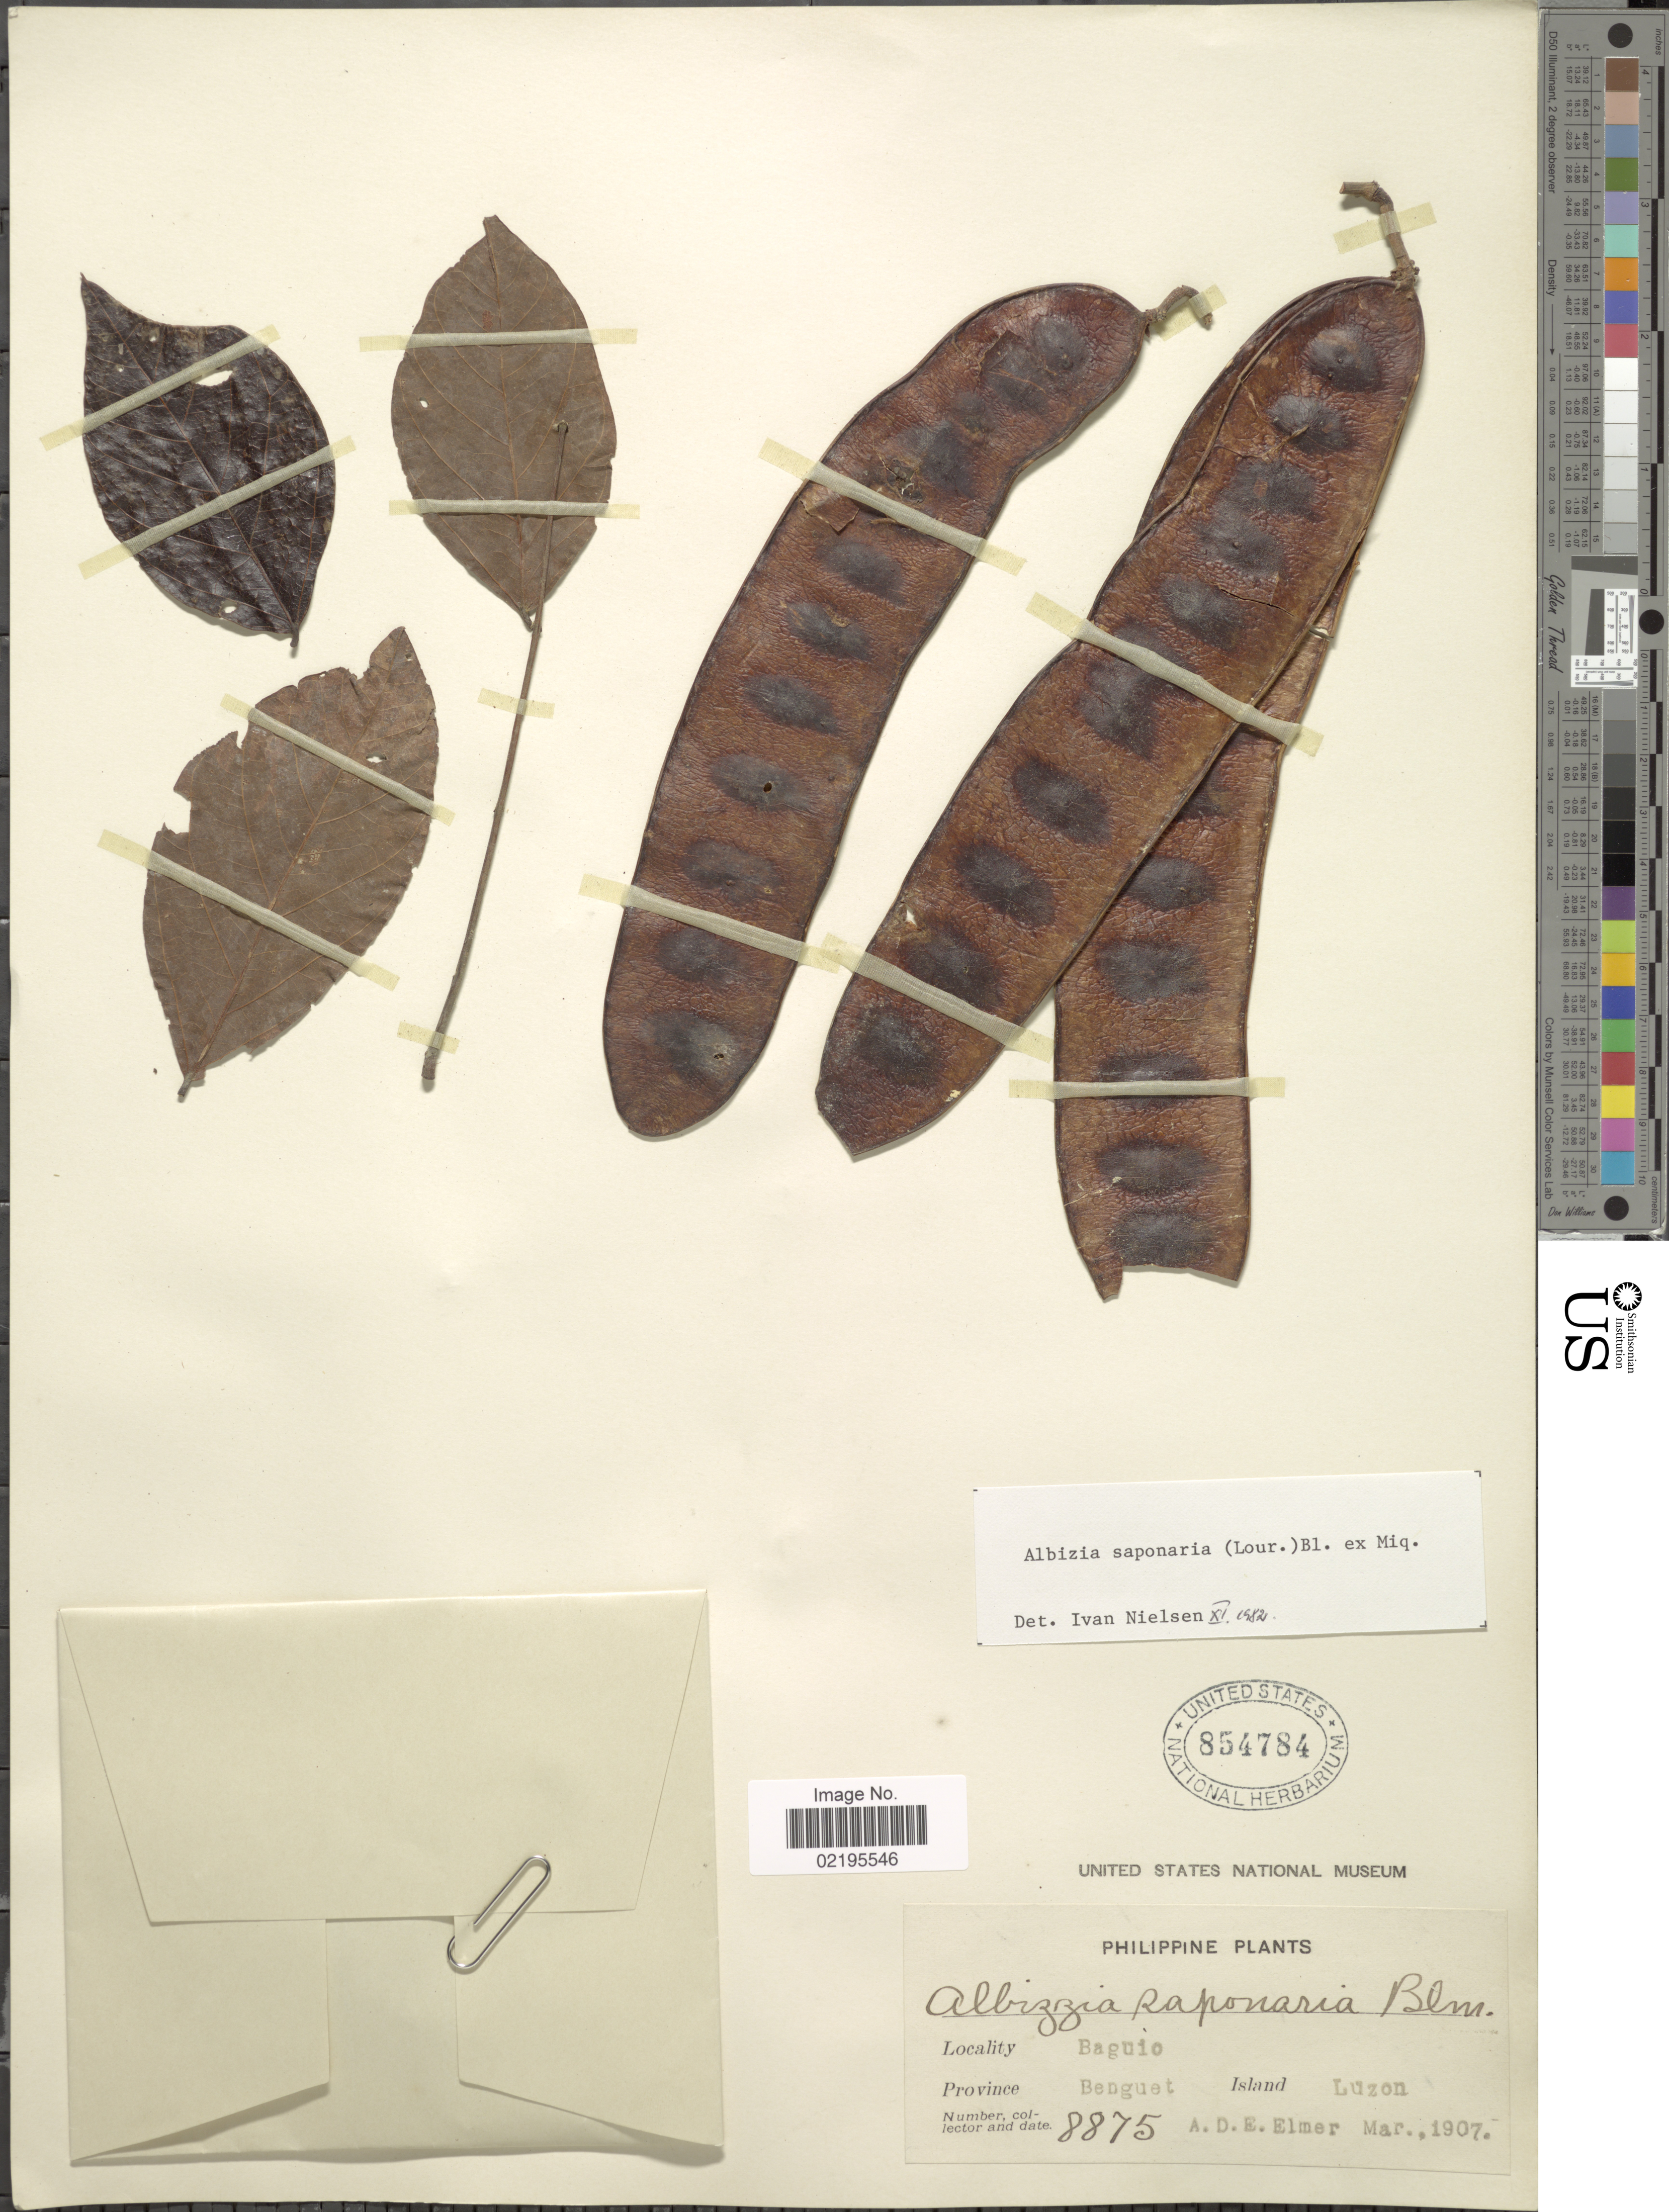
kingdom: Plantae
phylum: Tracheophyta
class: Magnoliopsida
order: Fabales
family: Fabaceae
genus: Albizia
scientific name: Albizia saponaria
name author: (Lour.) Blume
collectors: A. D. E. Elmer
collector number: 8875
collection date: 1907-03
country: Philippines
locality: Baguio, Province Benguet, Island Luzon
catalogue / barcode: US 854784